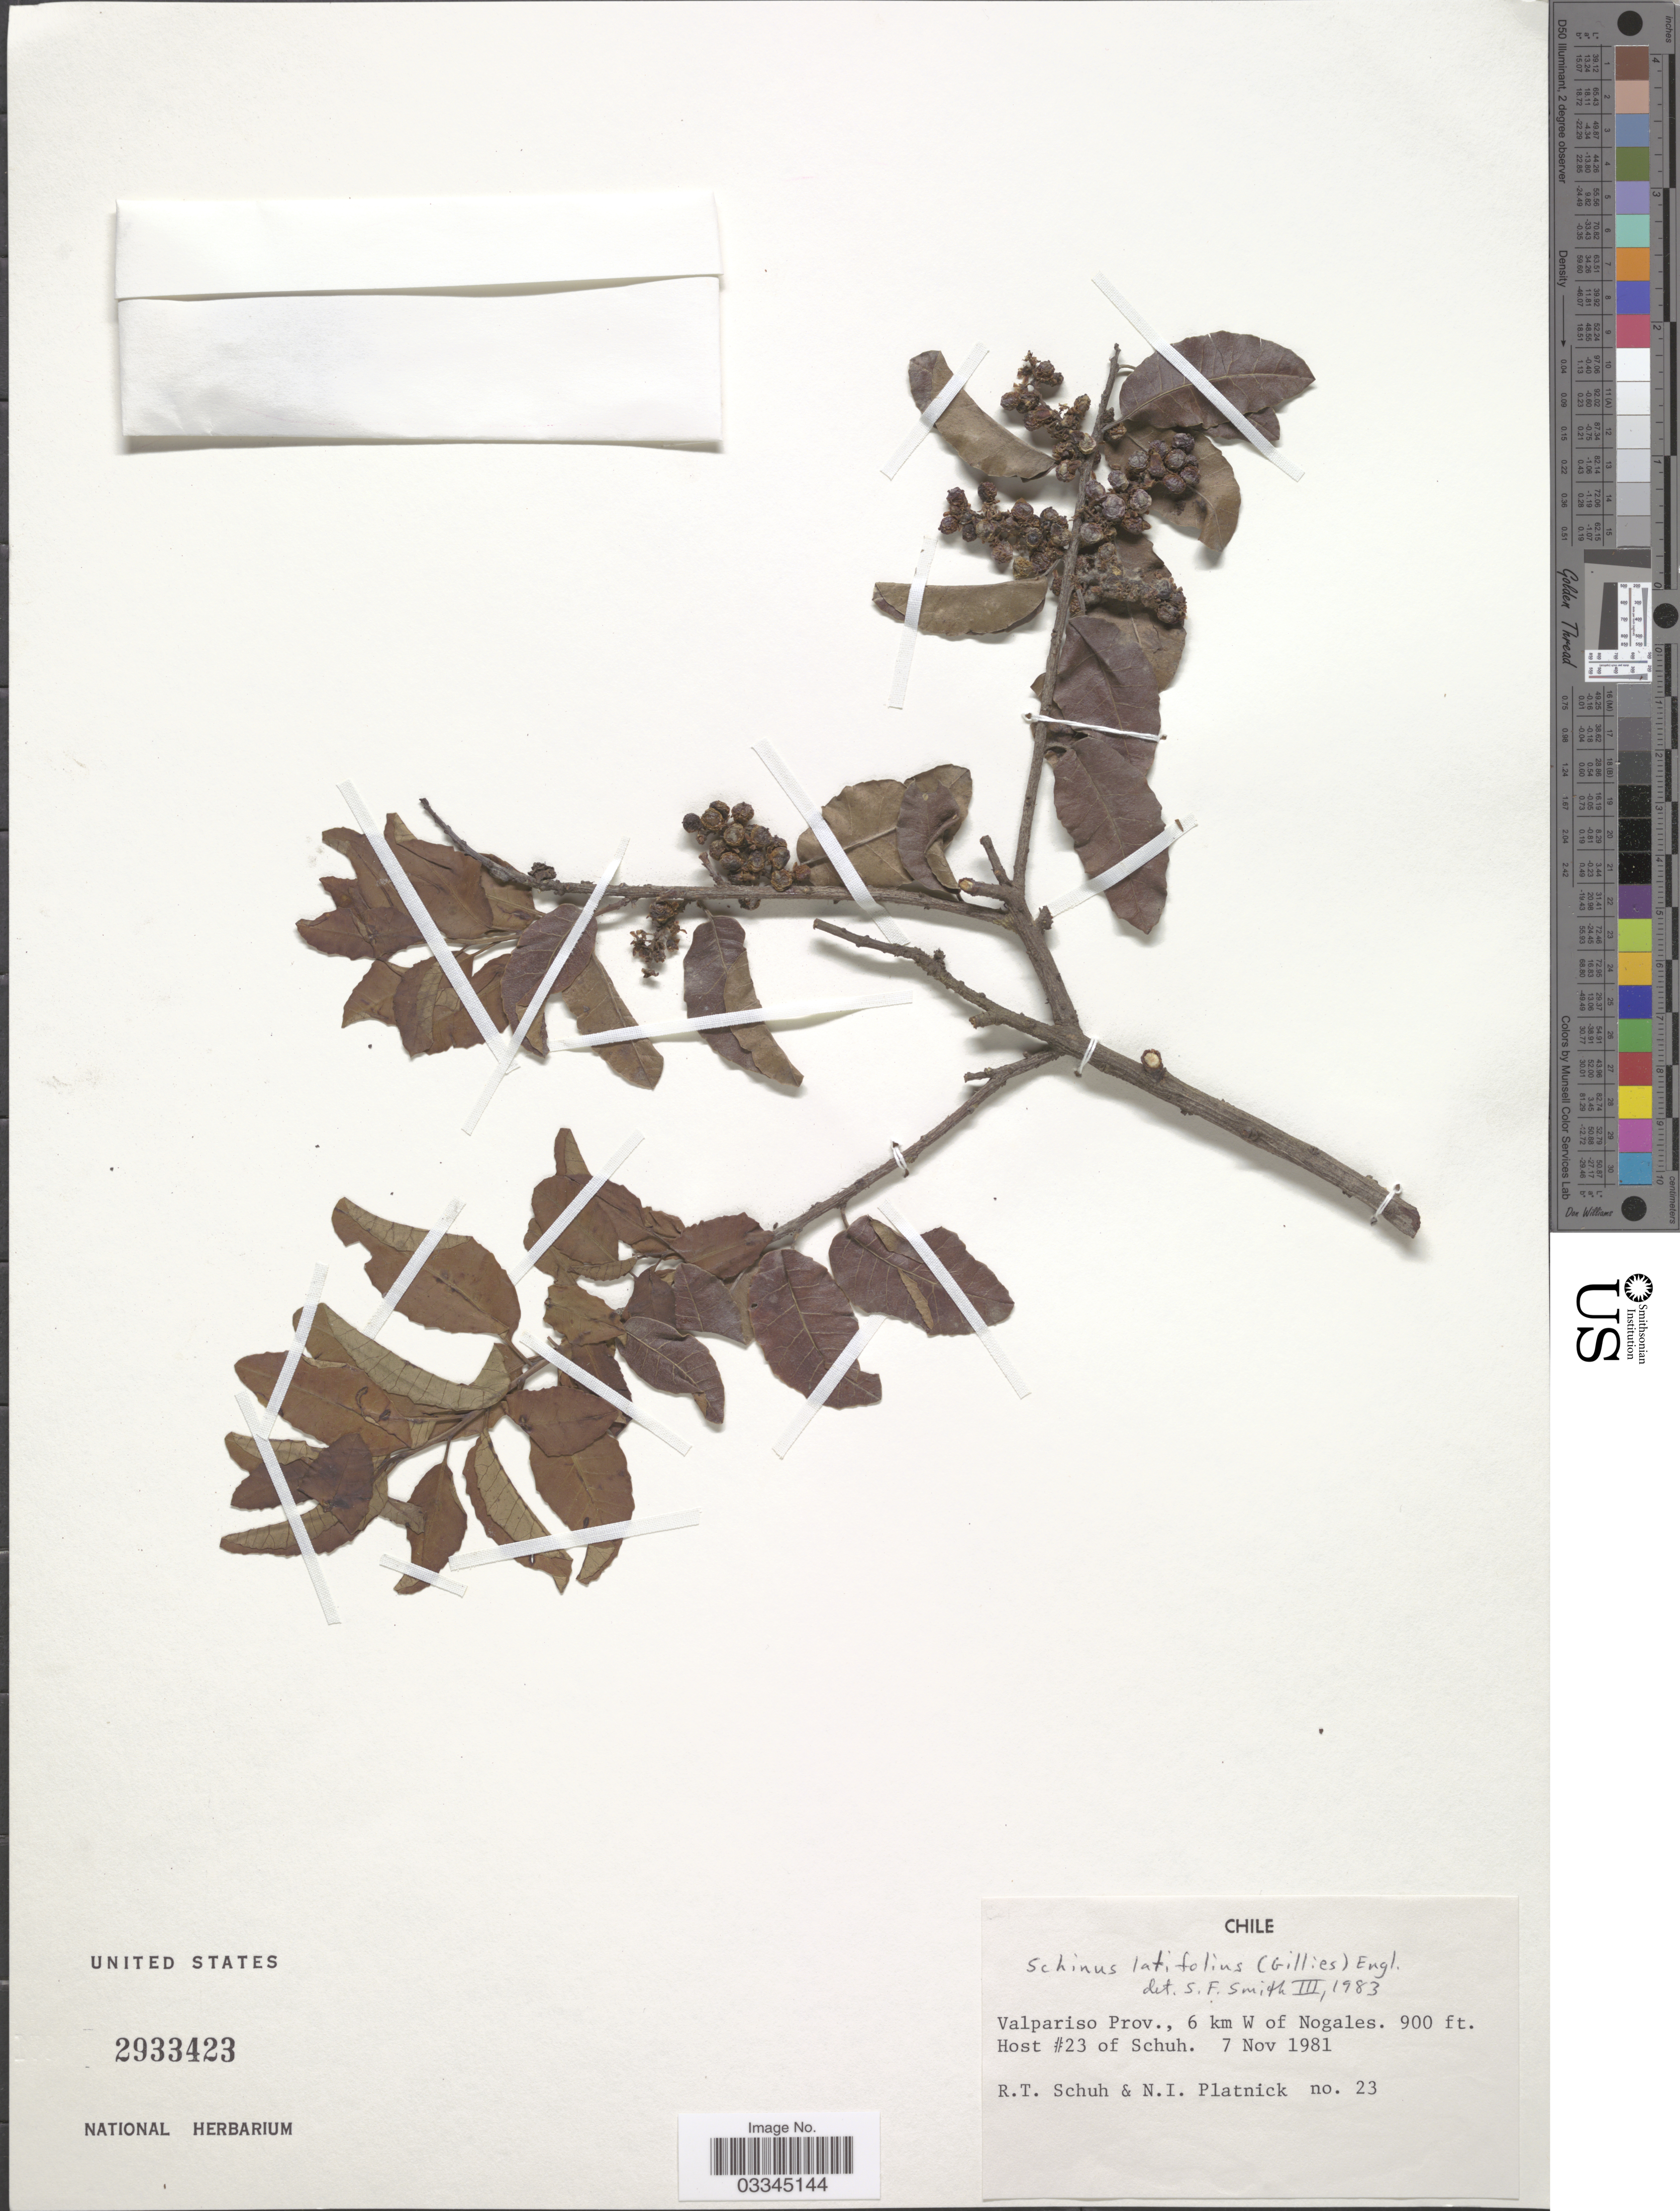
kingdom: Plantae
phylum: Tracheophyta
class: Magnoliopsida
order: Sapindales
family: Anacardiaceae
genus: Schinus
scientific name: Schinus latifolia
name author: (Gillies ex Lindl.) Engl.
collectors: R. Schuh & N. Platnick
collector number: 23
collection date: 1981-11-07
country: Chile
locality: Valpariso Prov., 6 km W of Nogales.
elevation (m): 274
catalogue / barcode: US 2933423